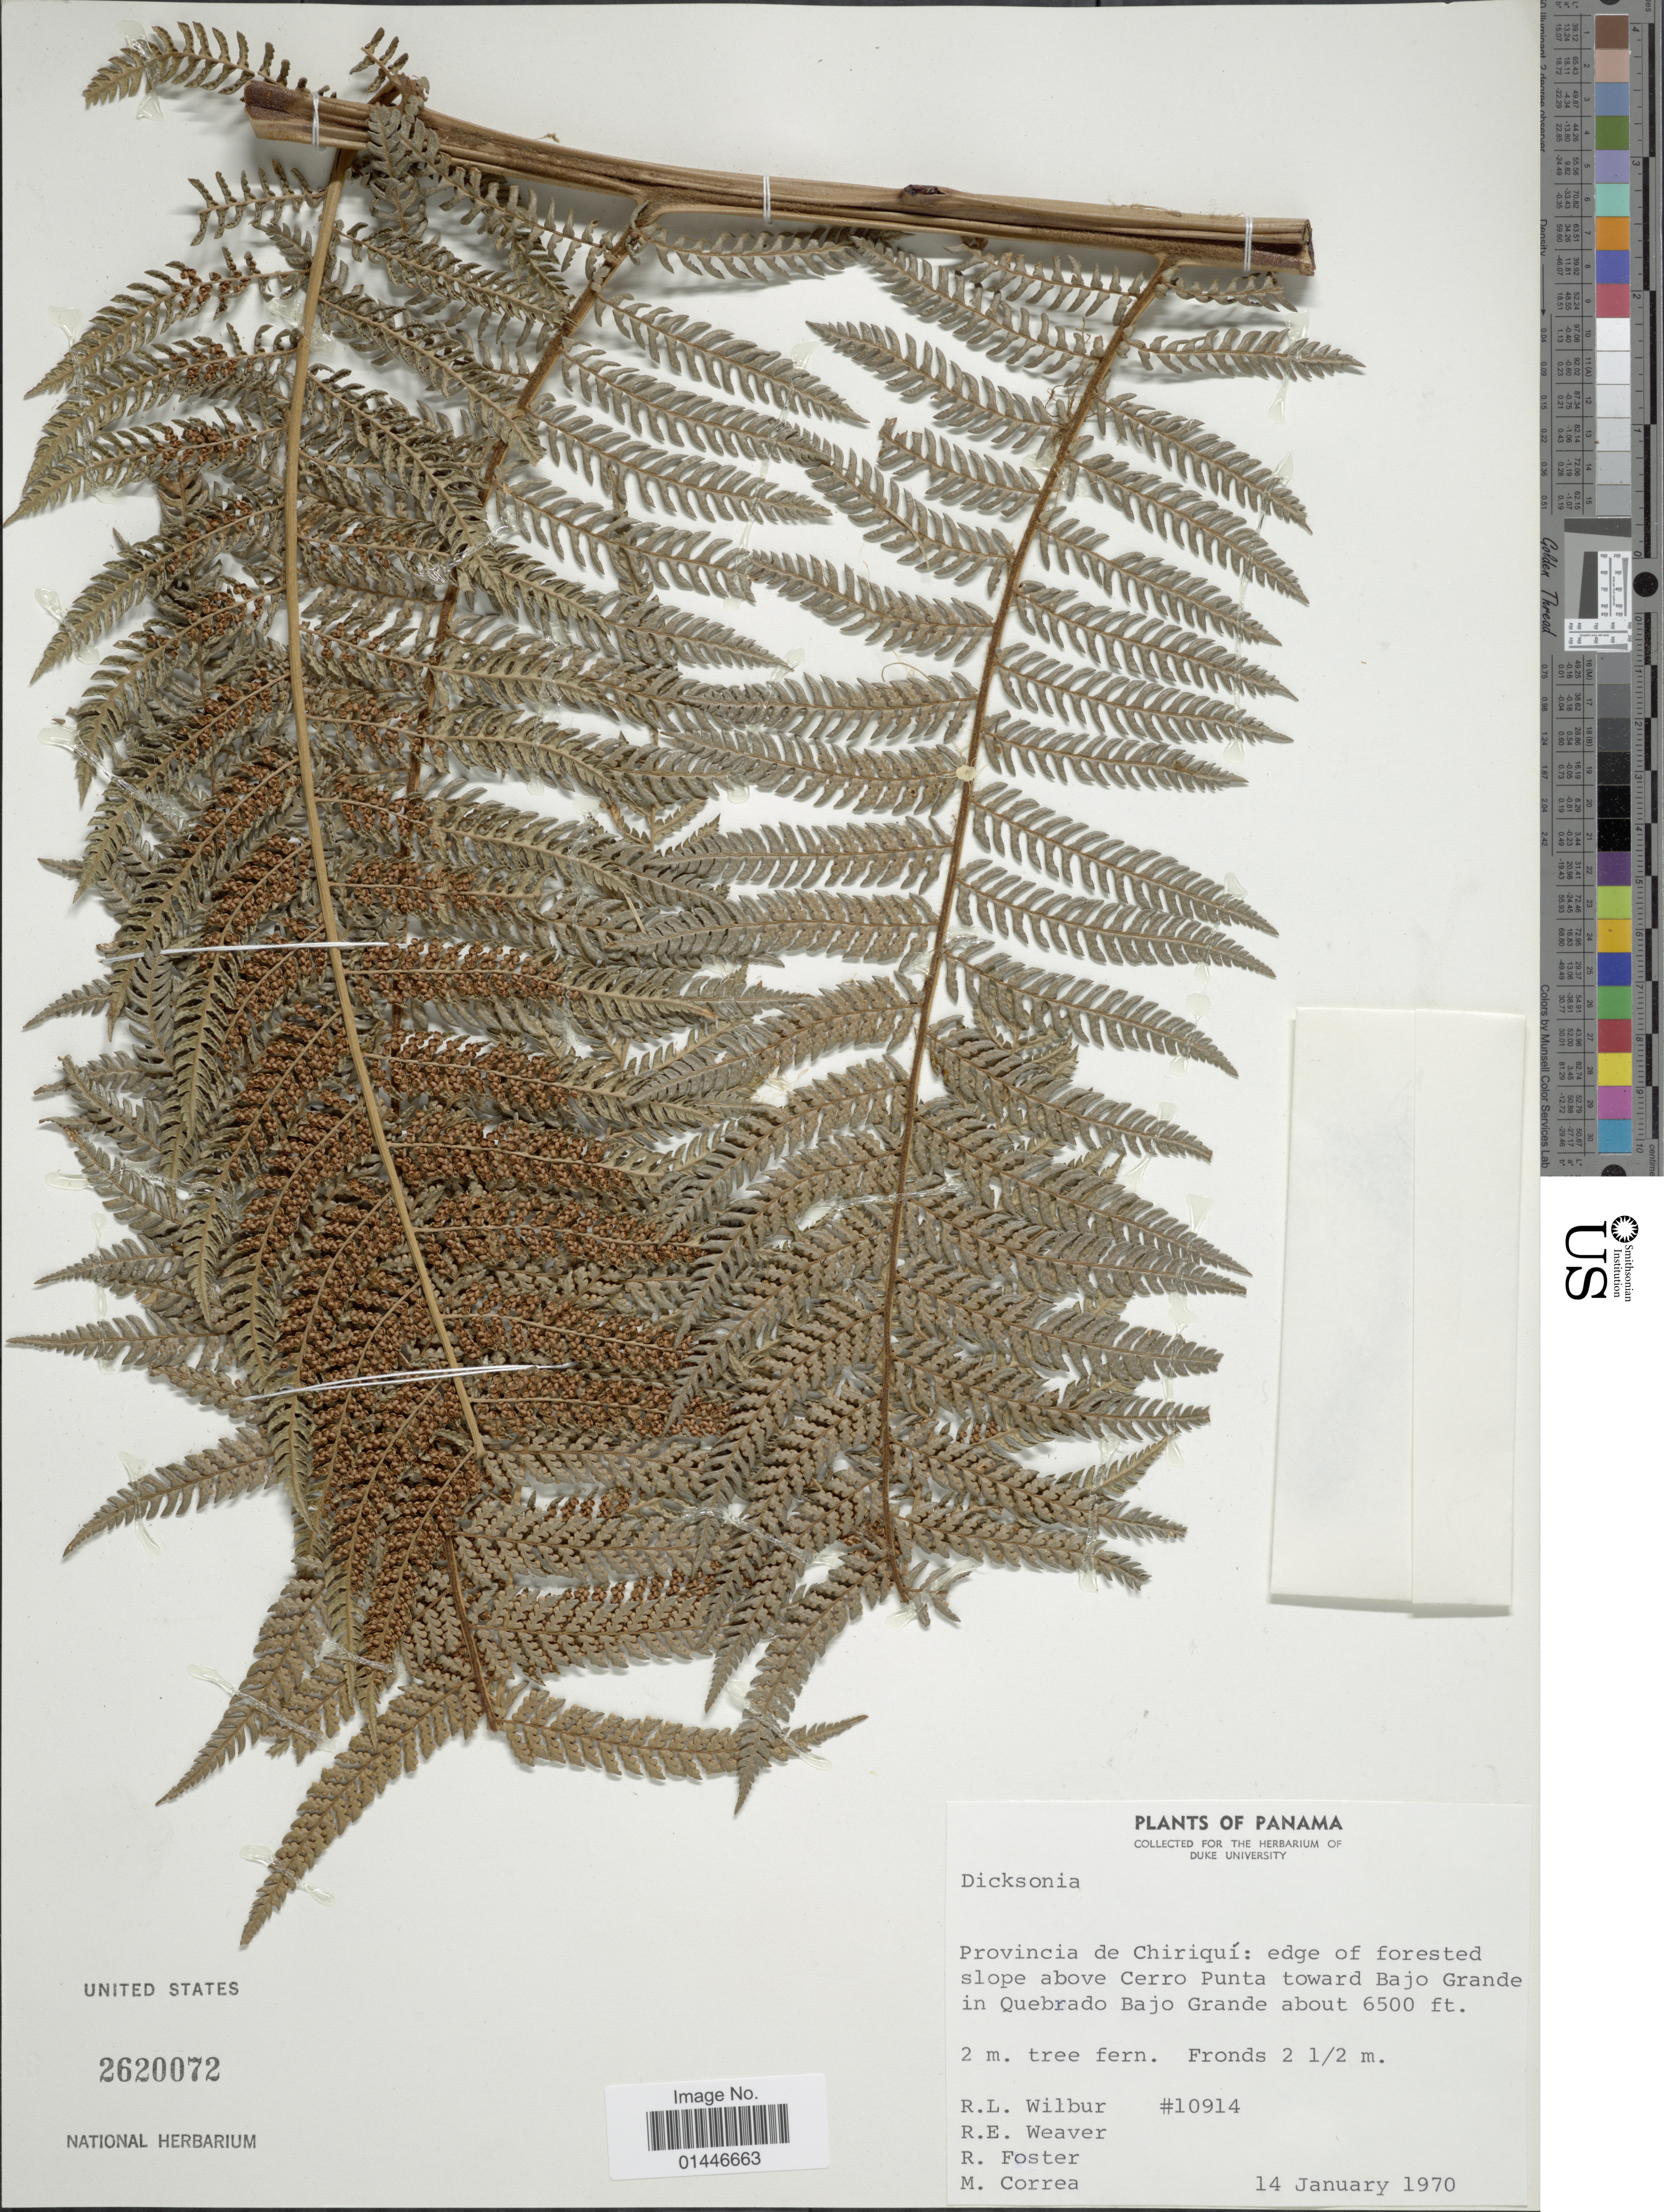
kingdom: Plantae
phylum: Tracheophyta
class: Polypodiopsida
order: Cyatheales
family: Dicksoniaceae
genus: Dicksonia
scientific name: Dicksonia gigantea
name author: H. Karst.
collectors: R. L. Wilbur, R. E. Weaver, R. Foster & M. Correa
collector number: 10914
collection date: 1970-01-14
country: Panama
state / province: Chiriqui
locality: Edge of forested slope above Cerro Punta toward Bajo Grande in Quebrado Bajo Grande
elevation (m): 1981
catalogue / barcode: US 2620072